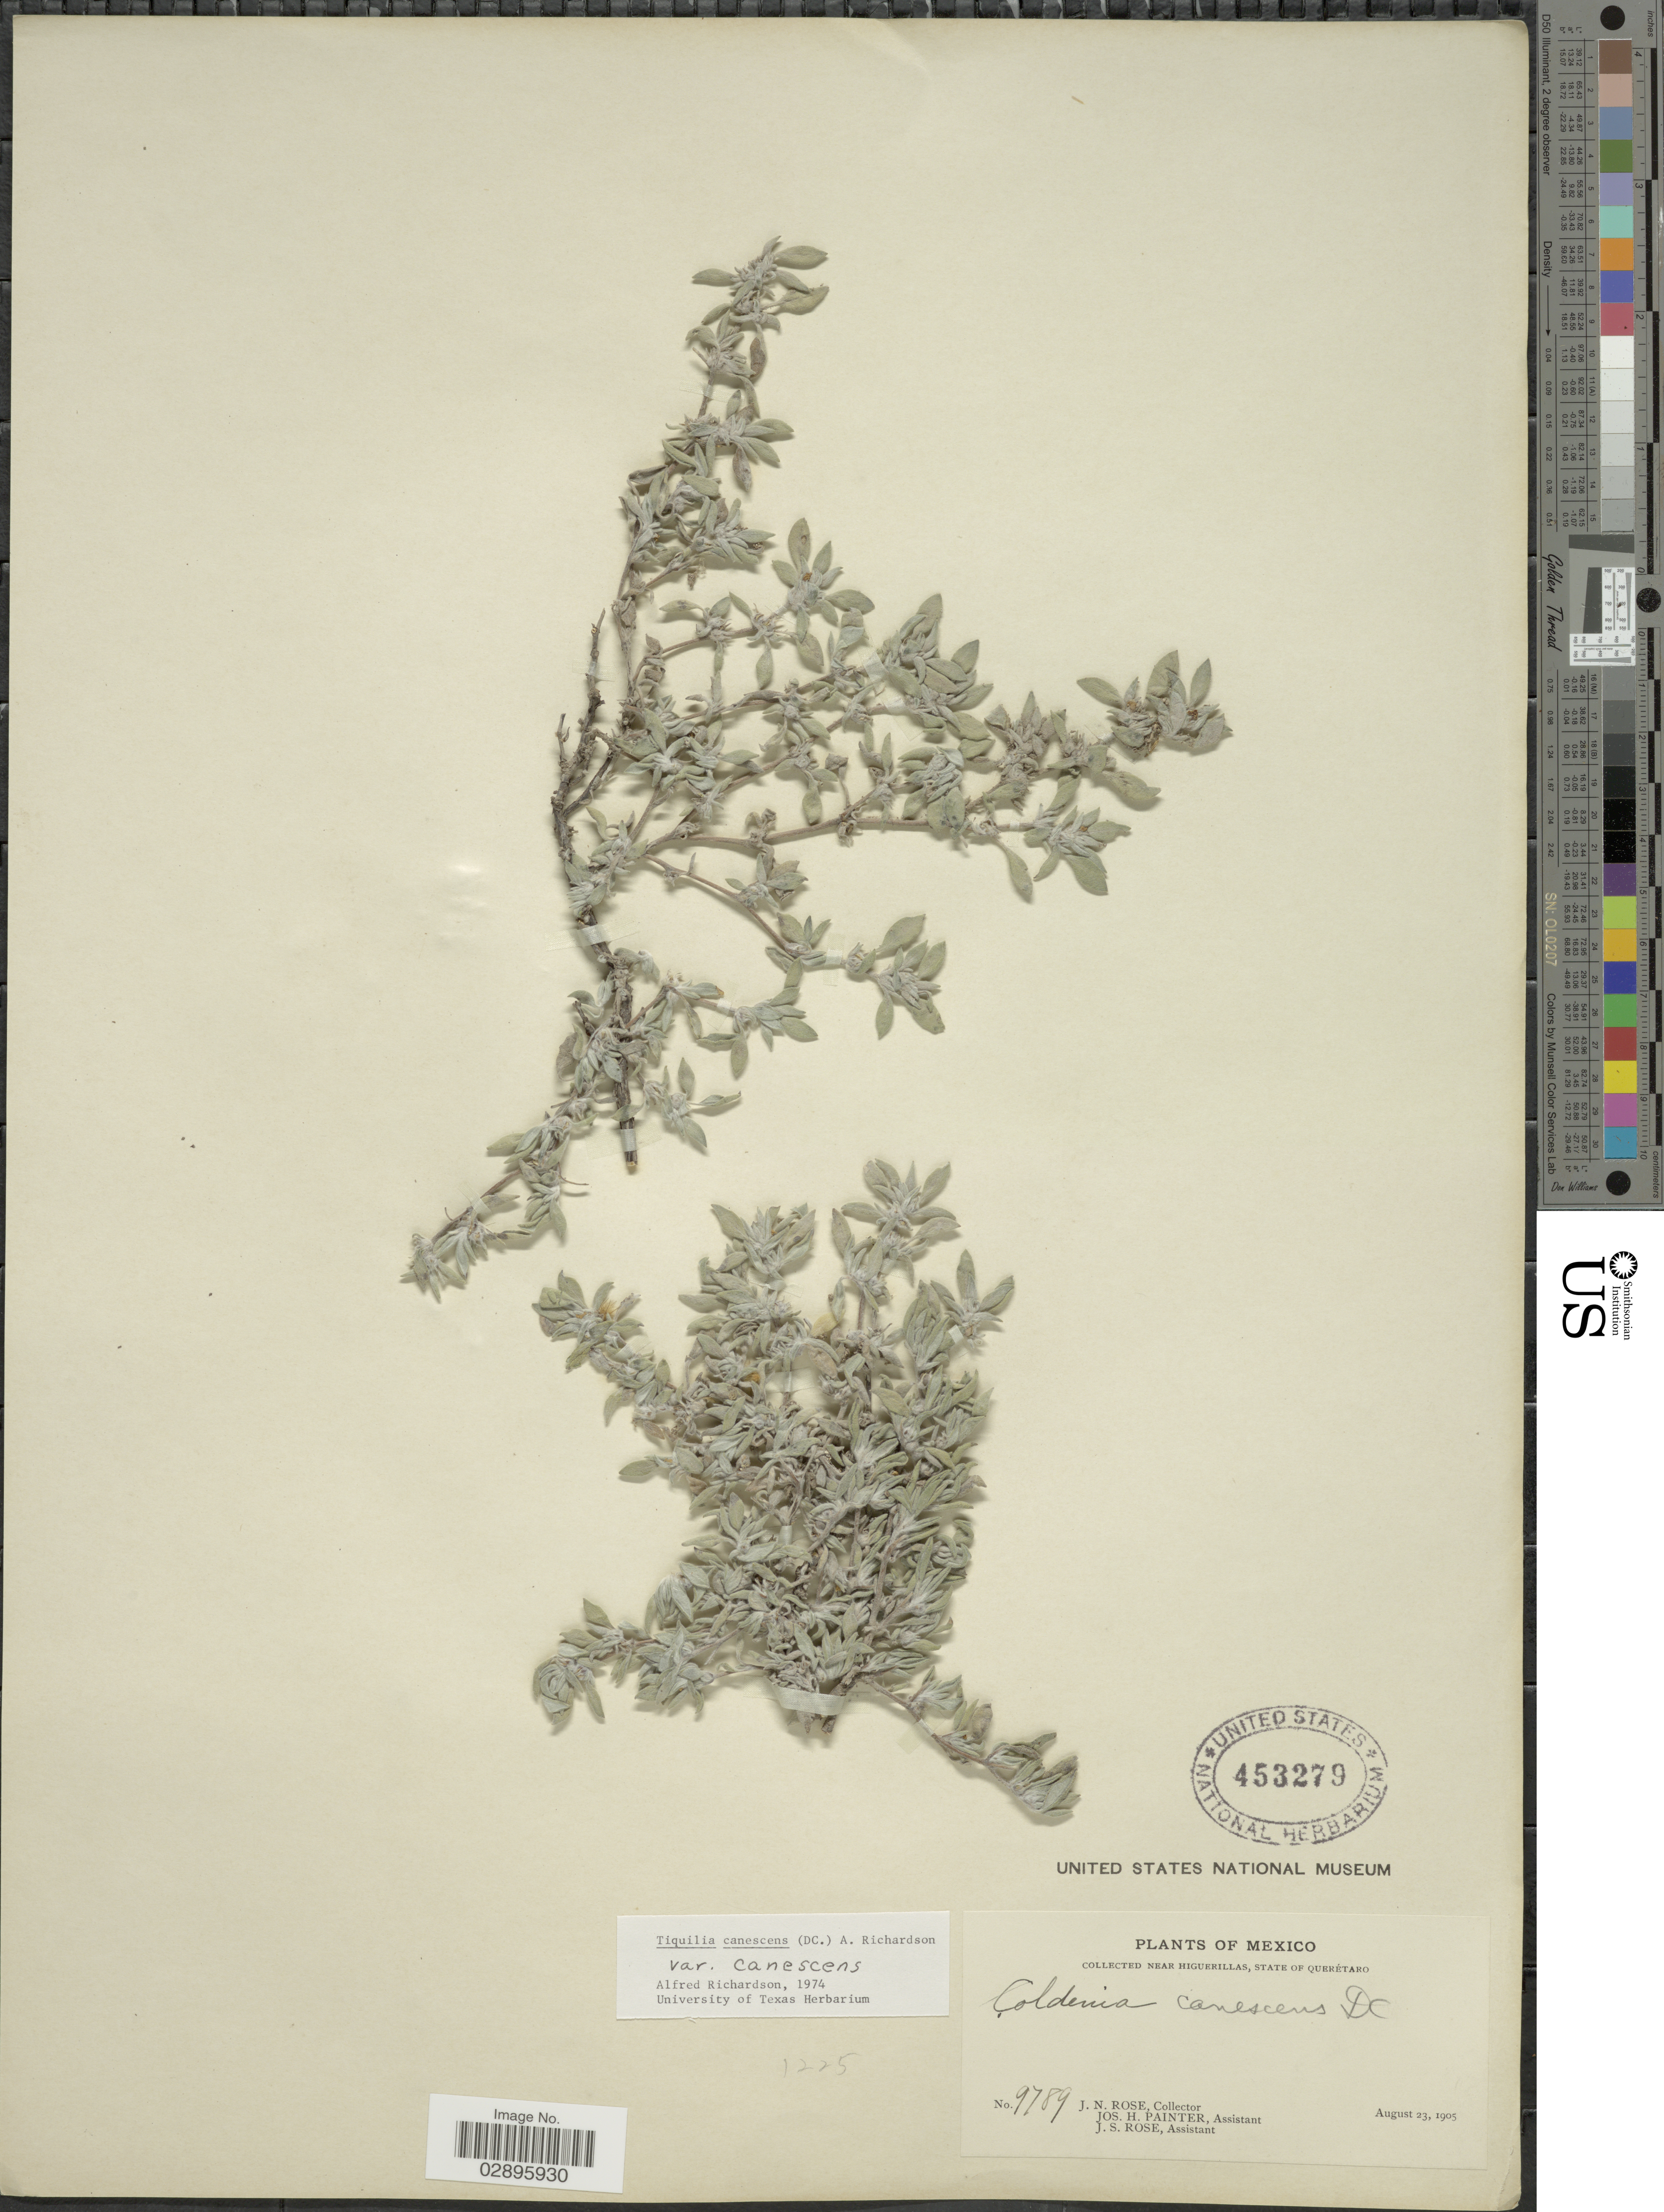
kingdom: Plantae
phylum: Tracheophyta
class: Magnoliopsida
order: Boraginales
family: Ehretiaceae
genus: Tiquilia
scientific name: Tiquilia canescens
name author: (A. DC.) A.T. Richardson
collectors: J. N. Rose, J. H. Painter & J. S. Rose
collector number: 9789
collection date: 1905-08-23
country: Mexico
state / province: Querétaro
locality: Near Higuerillas.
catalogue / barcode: US 453279